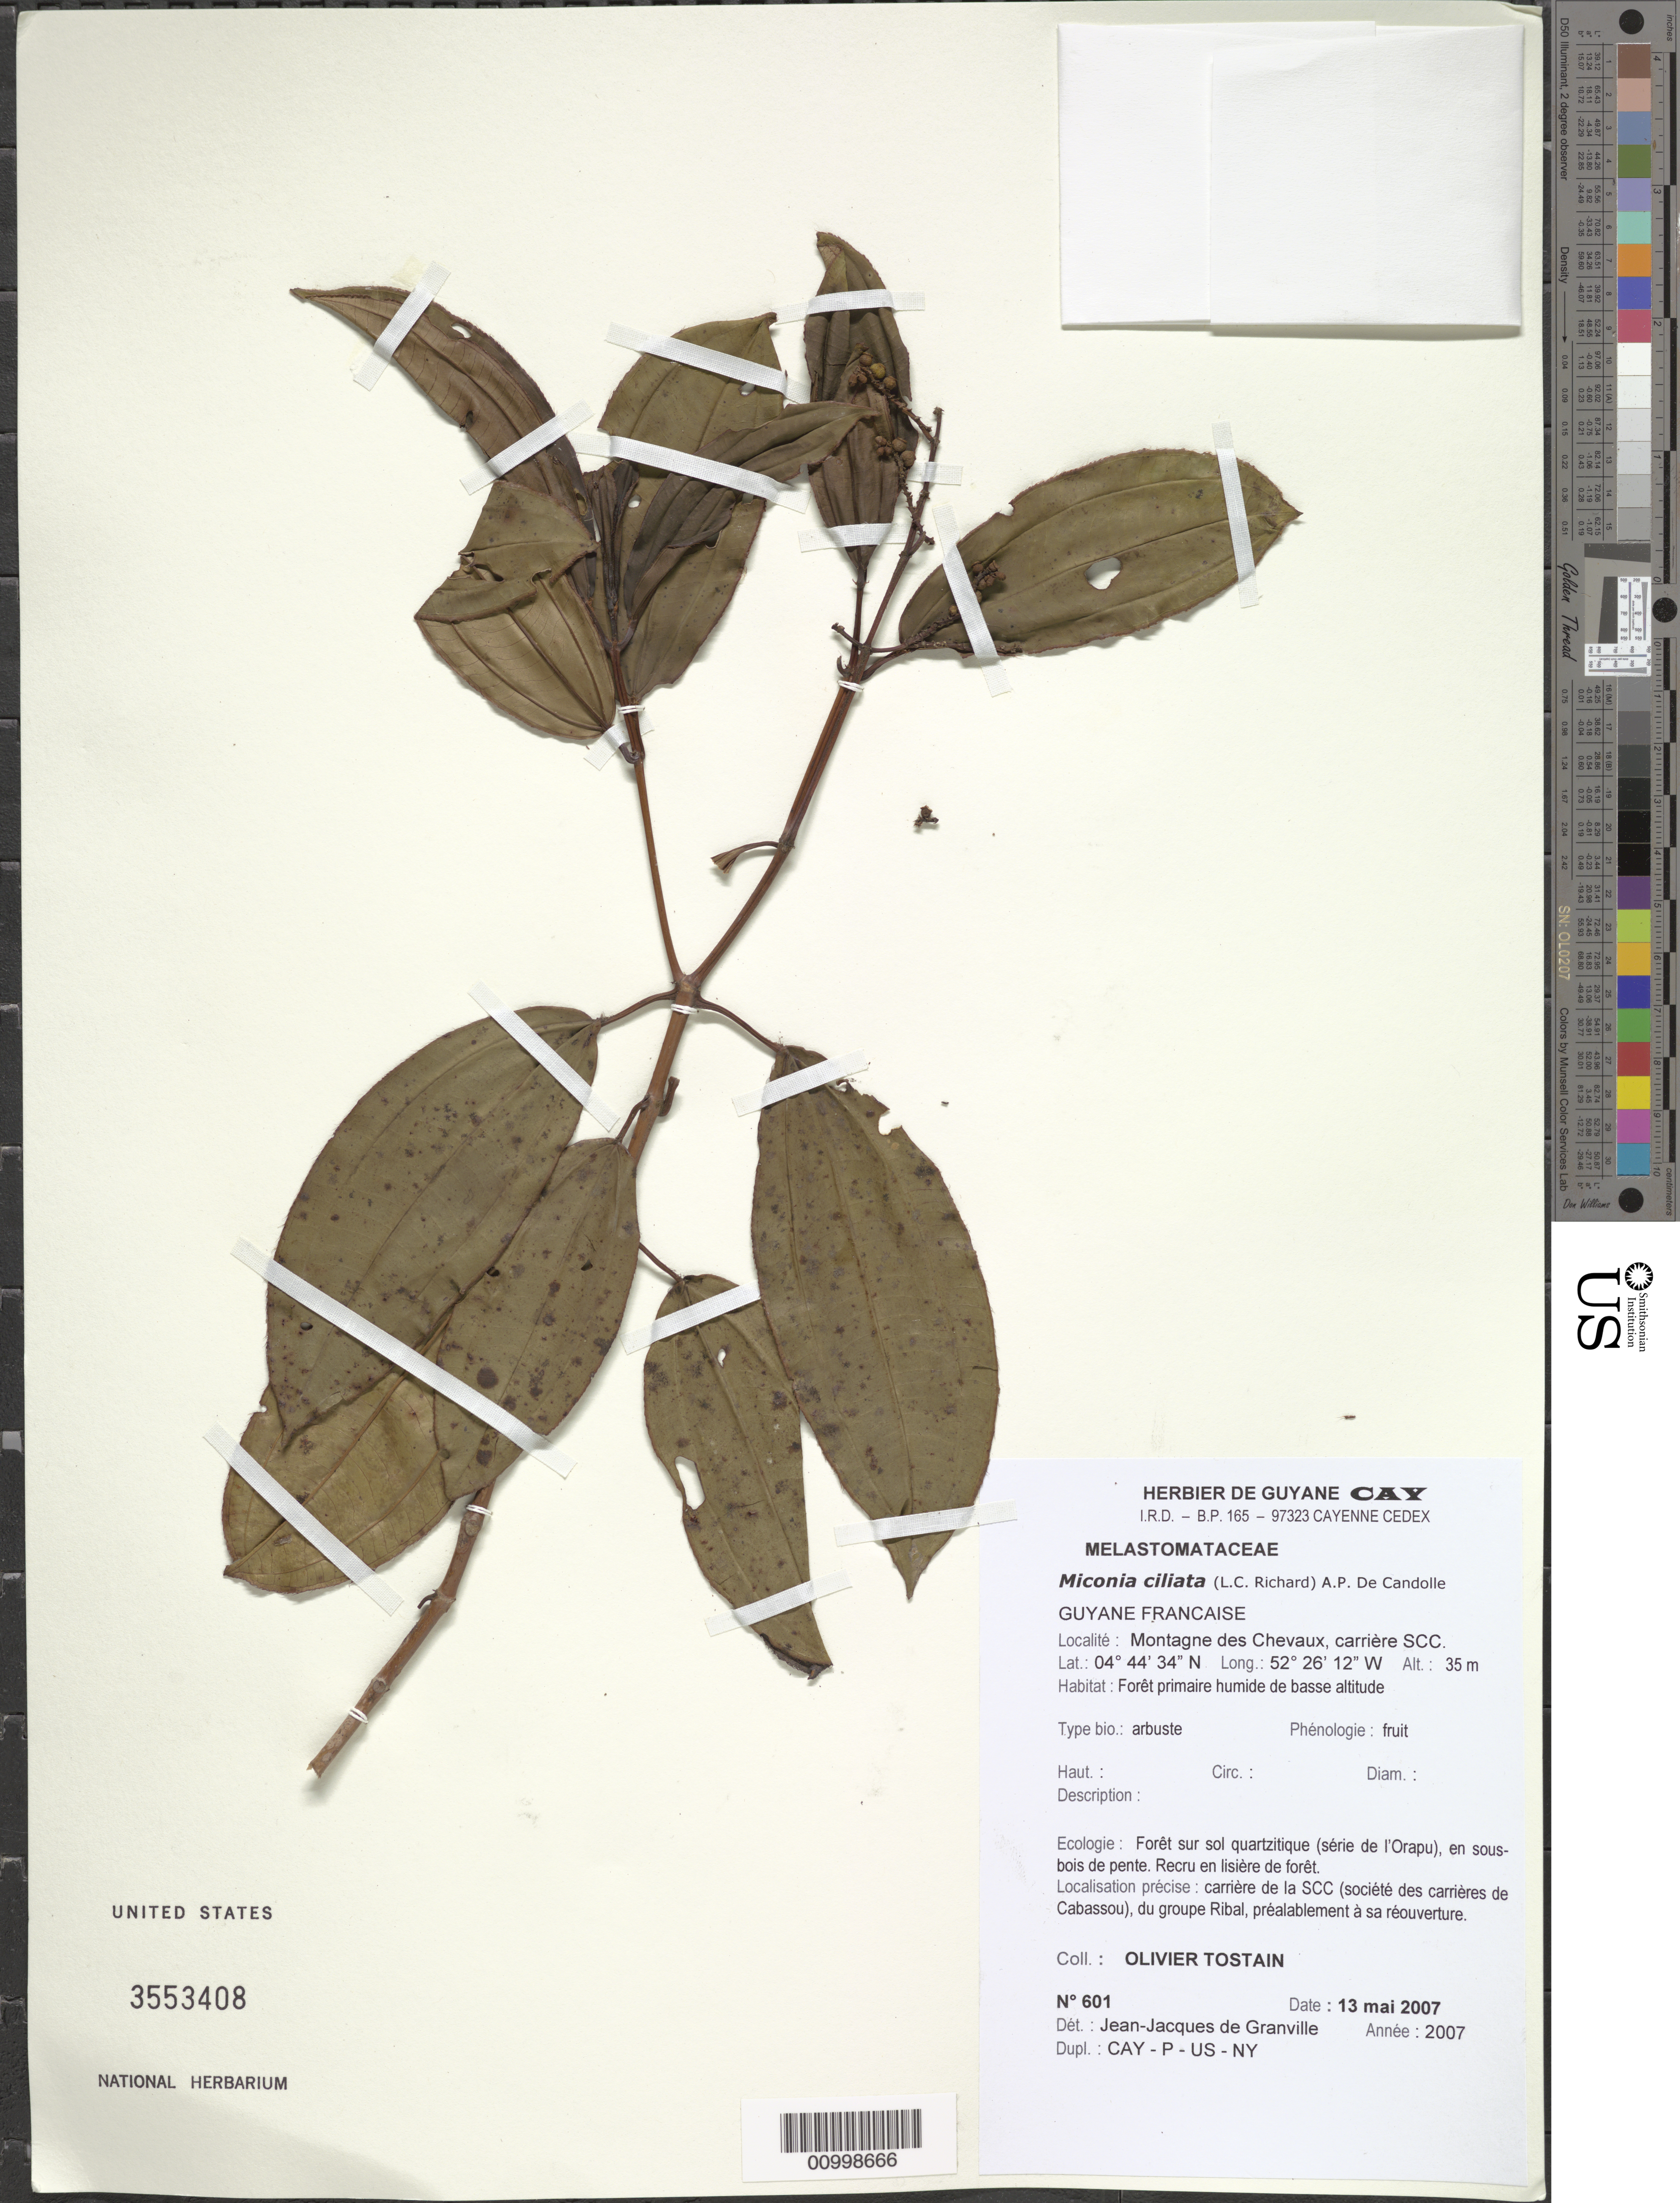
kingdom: Plantae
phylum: Tracheophyta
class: Magnoliopsida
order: Myrtales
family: Melastomataceae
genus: Miconia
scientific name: Miconia ciliata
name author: (Rich.) DC.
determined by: Granville, J. J. de, (CAY), Institut de Recherche pour le Developpement (IRD) (FRENCH GUIANA)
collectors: O. Tostain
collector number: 601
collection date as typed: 13-May-07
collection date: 2007-05-13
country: French Guiana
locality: Montagne des Chevaux, carriere SCC (societe des carrieres de Cabassou), du groupe Ribal, prealablement a sa reouverture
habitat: Foret primaire humide de basse altitude. Foret sur sol quartzitique (serie de l'Orapu), en sous-bois depente. Recru en lisiere de foret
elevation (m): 35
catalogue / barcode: US 3553408